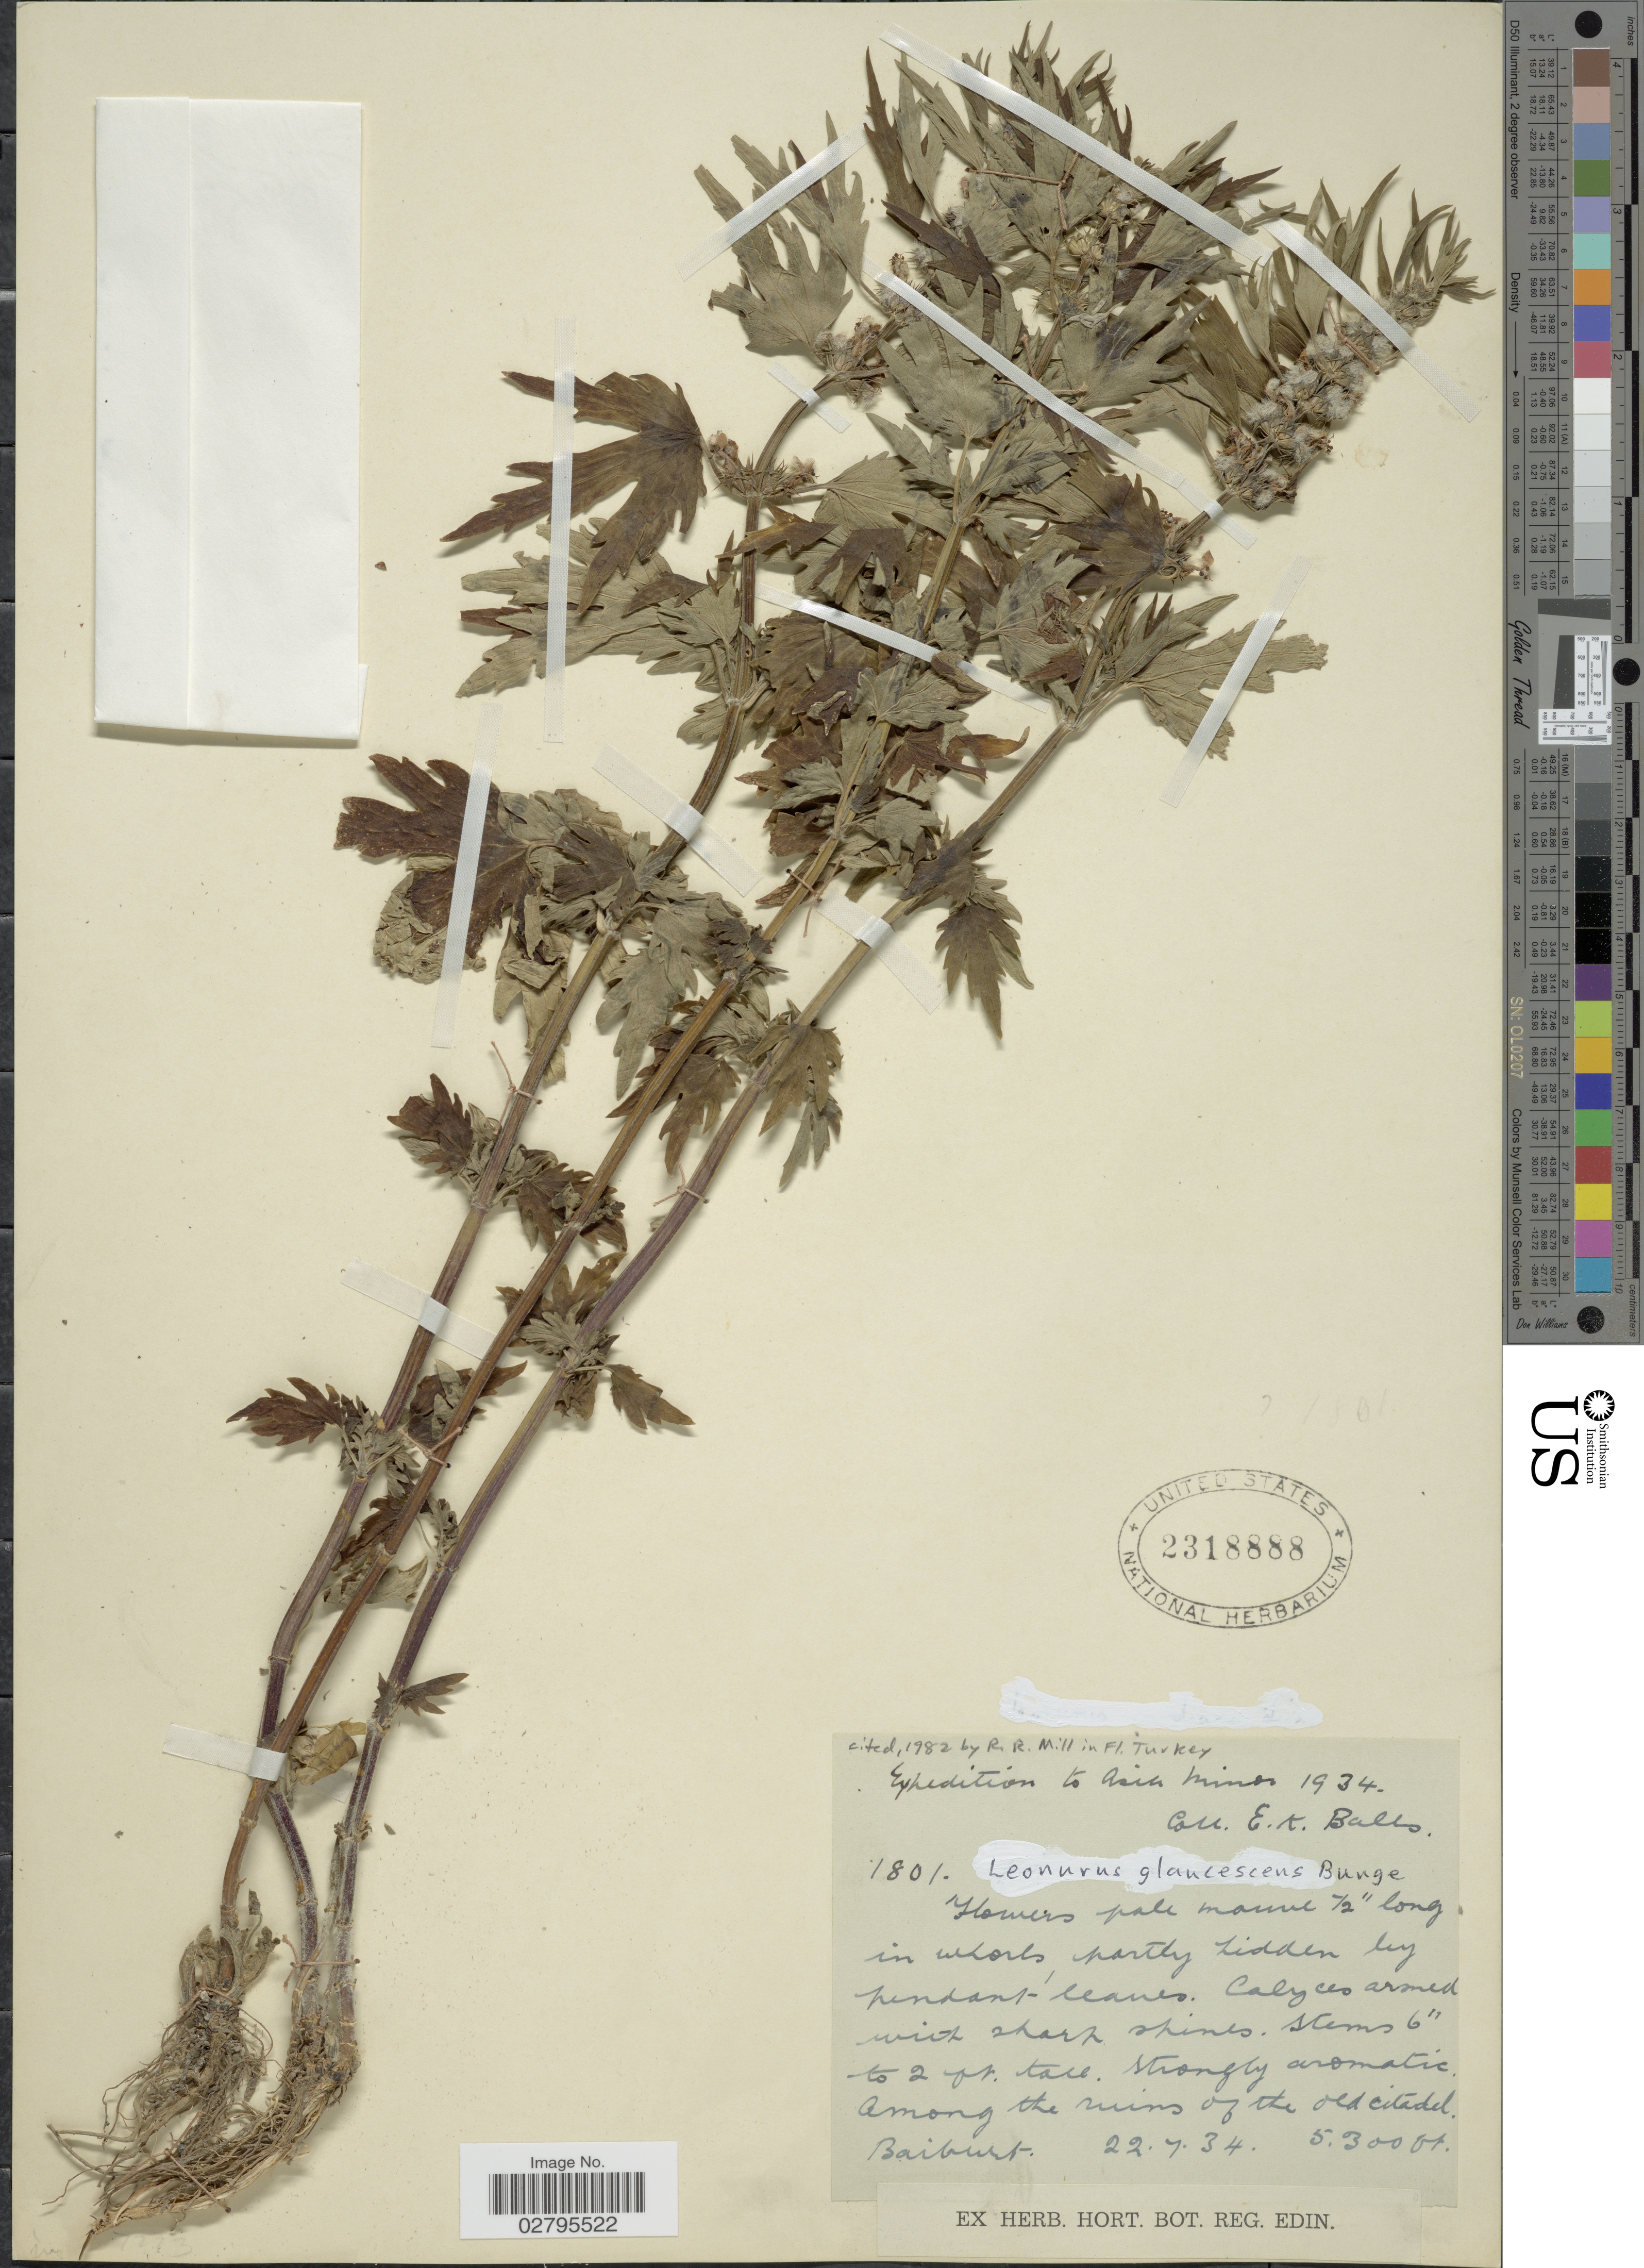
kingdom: Plantae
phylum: Tracheophyta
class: Magnoliopsida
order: Lamiales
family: Lamiaceae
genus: Leonurus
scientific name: Leonurus glaucescens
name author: Bunge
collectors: E. K. Balls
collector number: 1801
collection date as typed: Transcribed d/m/y: 22/7/34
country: Turkey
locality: Asia Minor. Among the ruins of the old citadel Baiburt.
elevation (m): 1615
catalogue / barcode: US 2318888